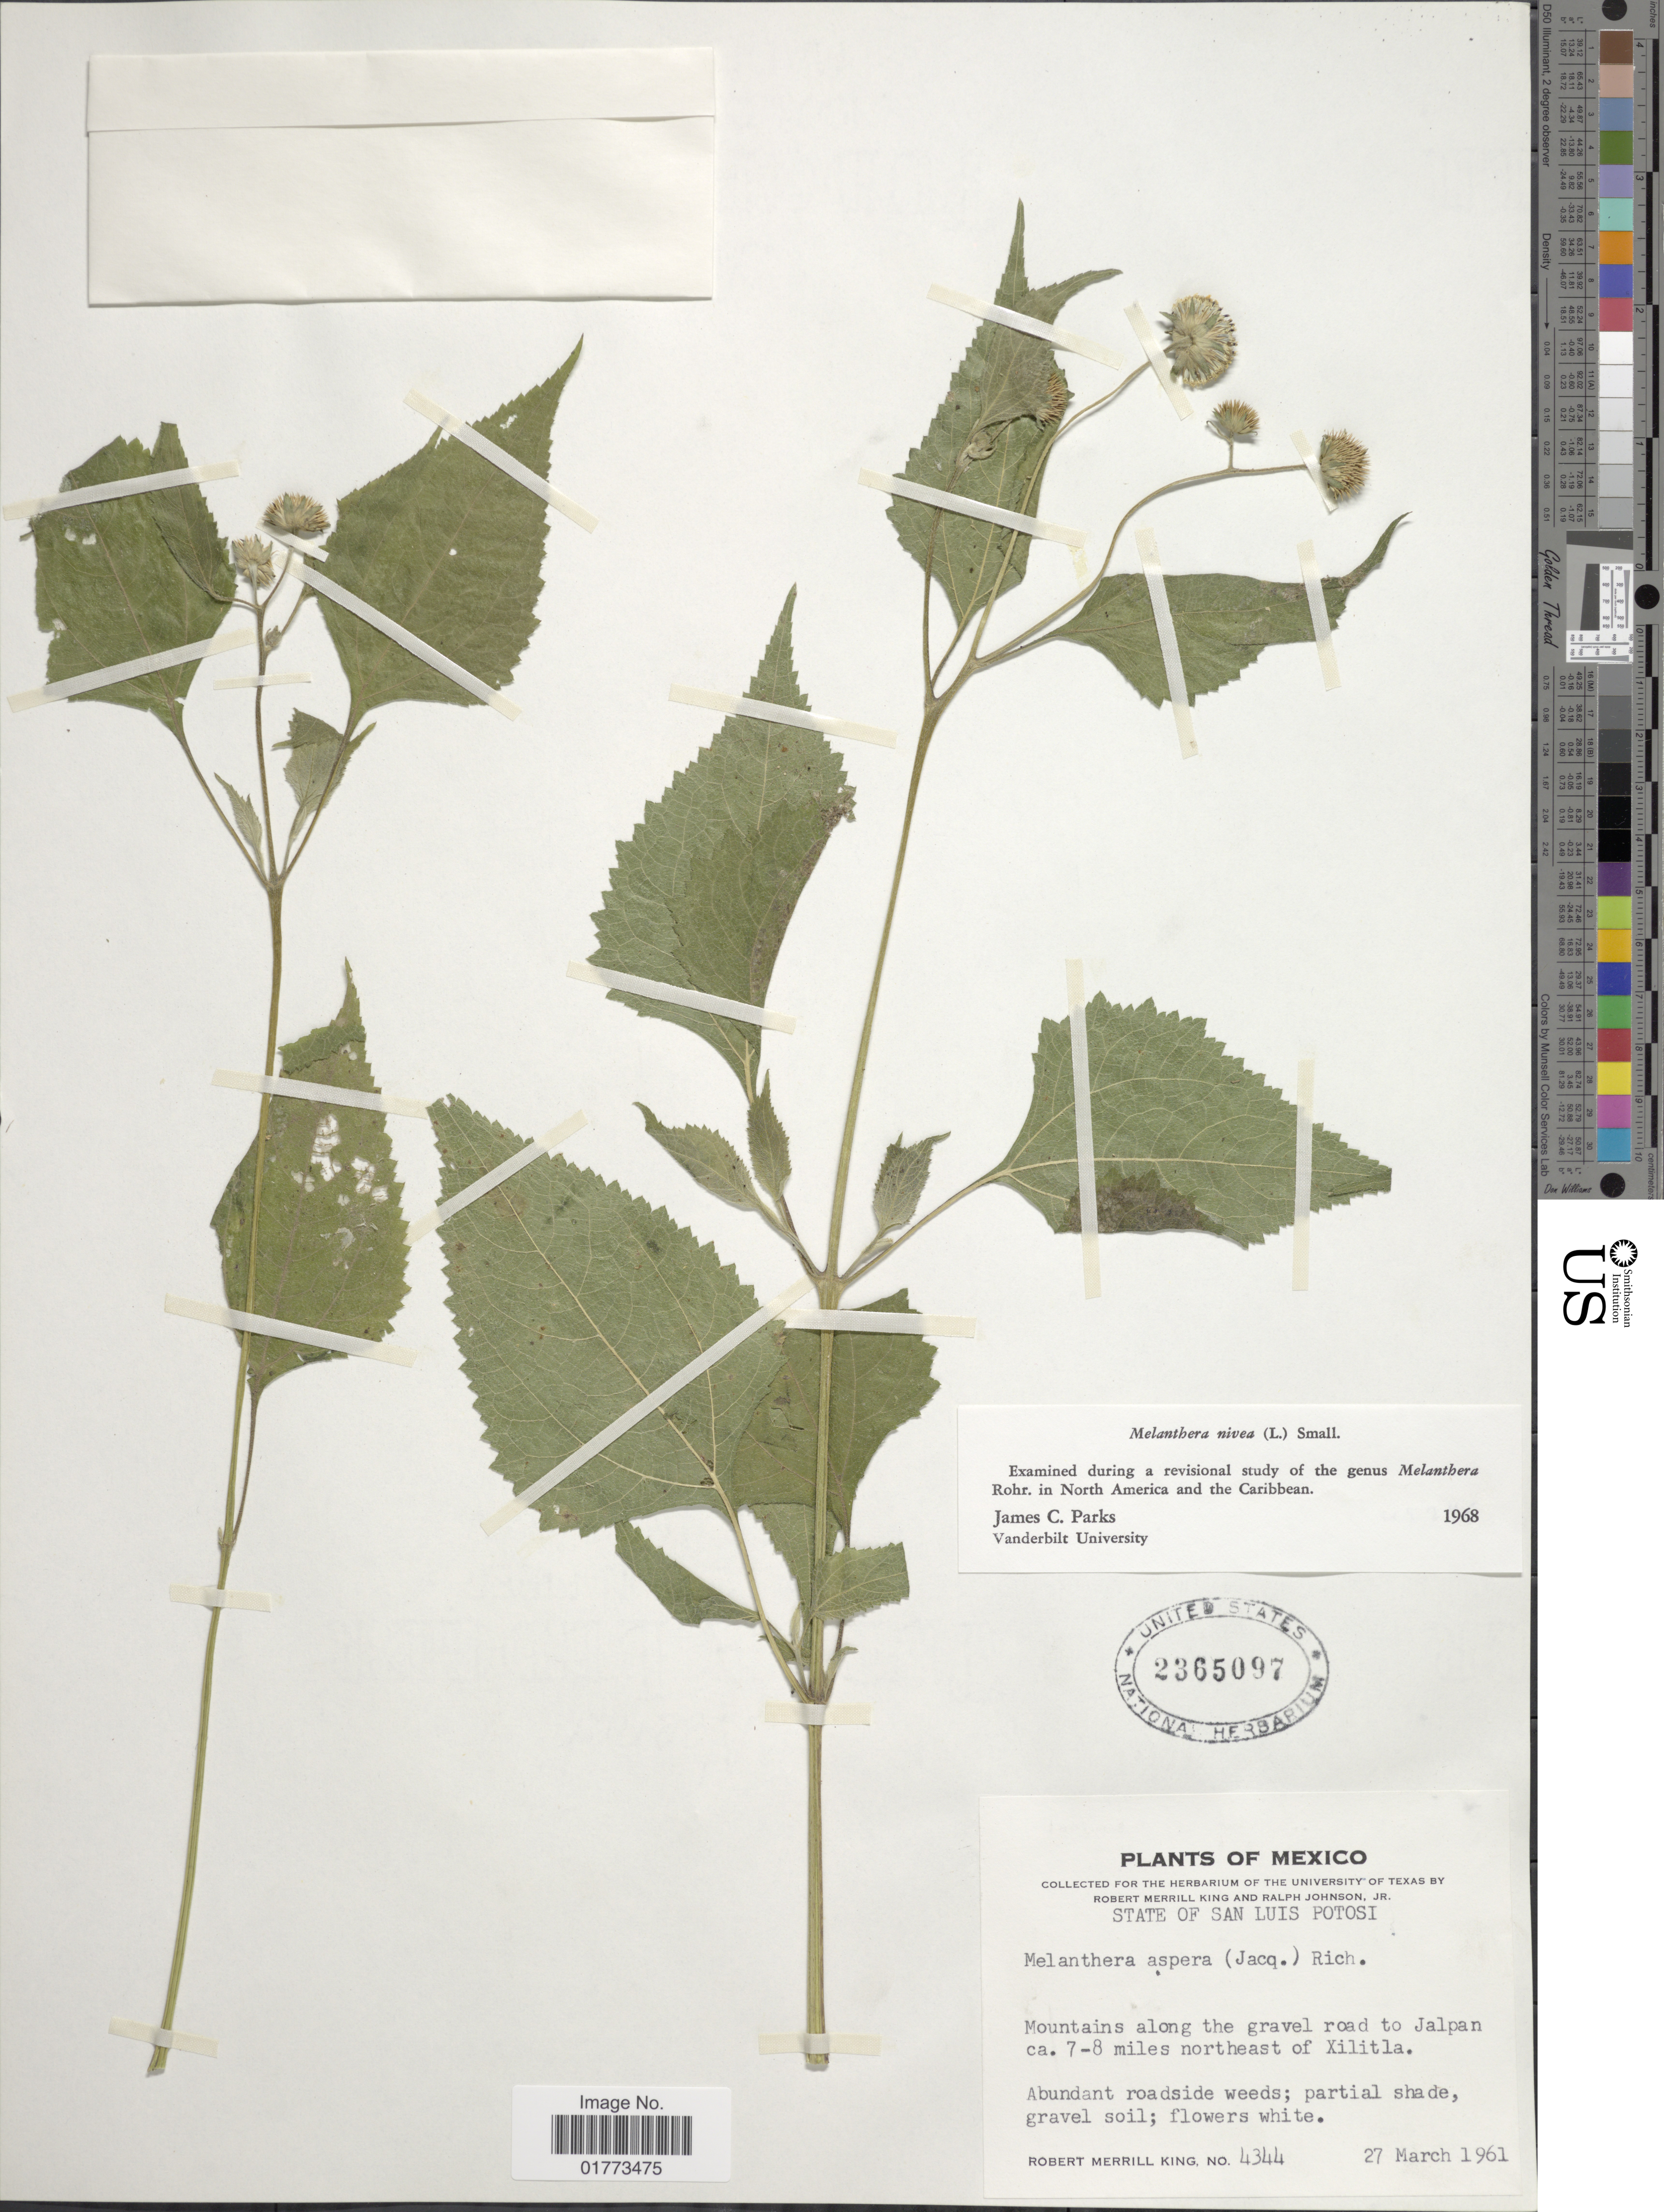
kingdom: Plantae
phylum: Tracheophyta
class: Magnoliopsida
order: Asterales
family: Asteraceae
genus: Melanthera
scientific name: Melanthera nivea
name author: (L.) Small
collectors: R. M. King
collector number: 4344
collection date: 1961-03-27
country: Mexico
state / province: San Luis Potosí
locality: Mountains along the gravel road to Jalpan ca. 7-8 miles northeast of Xilitla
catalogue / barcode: US 2365097